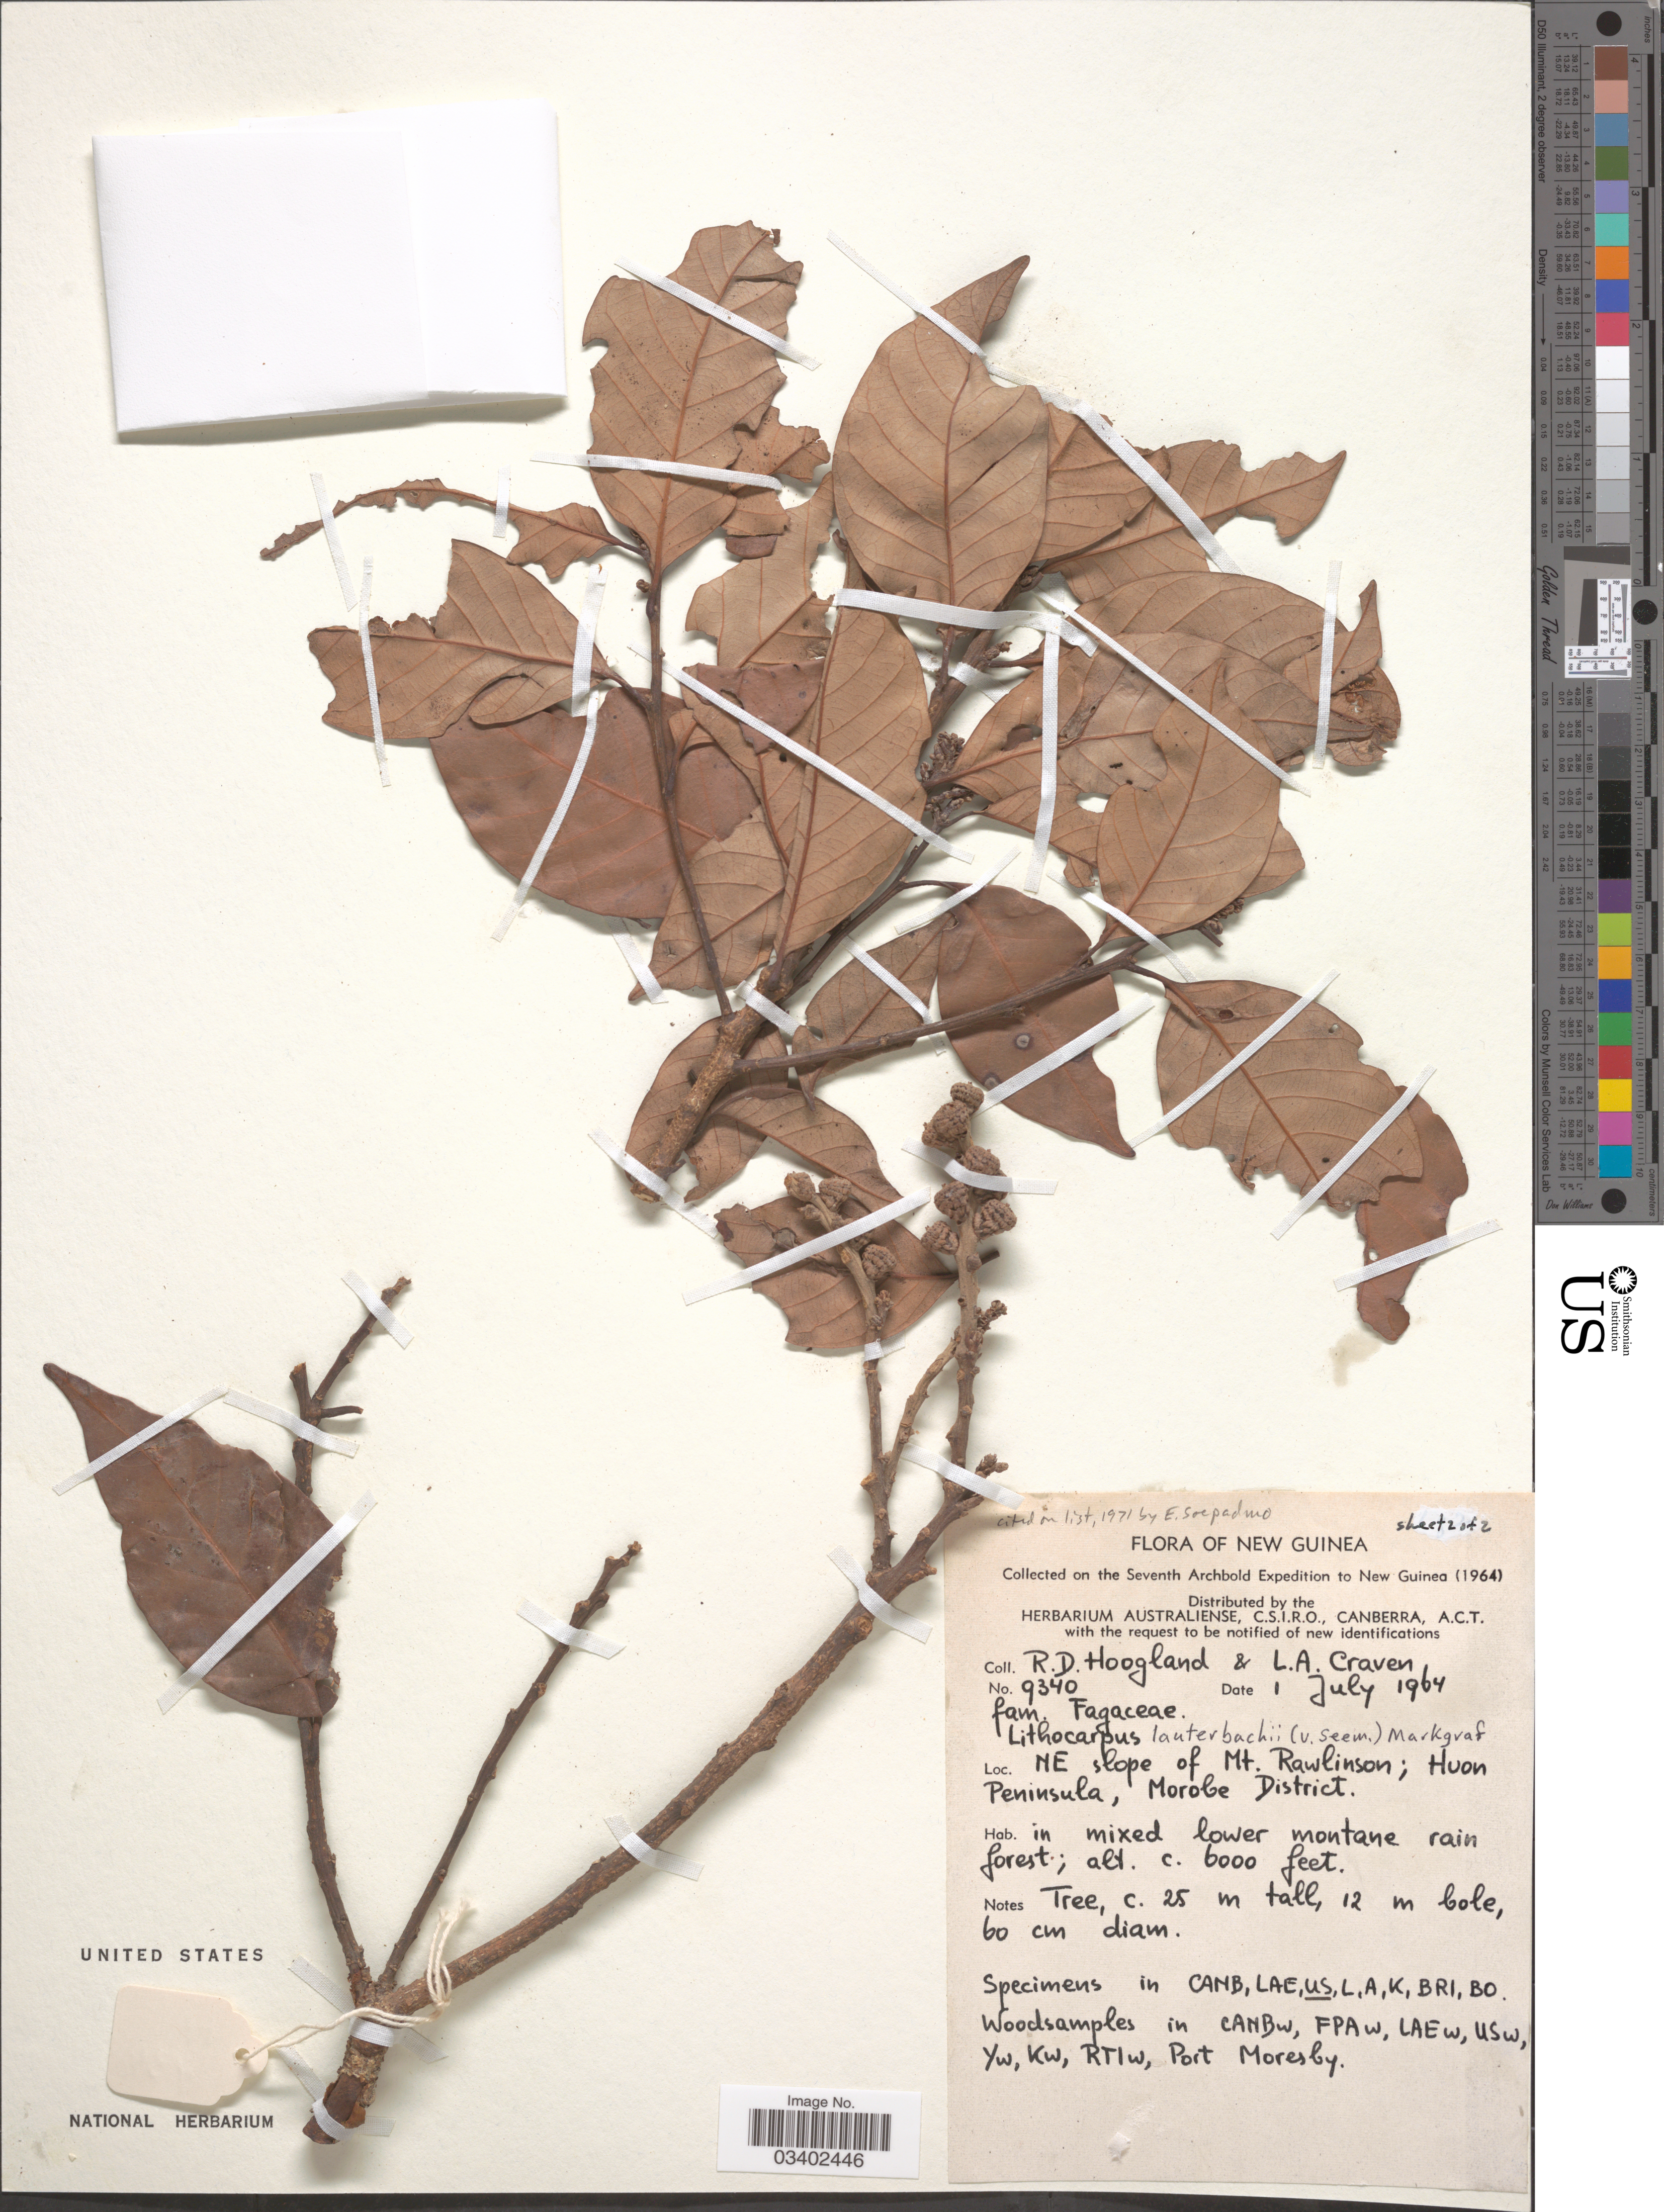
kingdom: Plantae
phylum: Tracheophyta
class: Magnoliopsida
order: Fagales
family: Fagaceae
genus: Lithocarpus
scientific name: Lithocarpus lauterbachii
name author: (Seem.) Markgr.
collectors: R. D. Hoogland & L. A. Craven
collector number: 9340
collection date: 1964-07-01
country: Papua New Guinea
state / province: Morobe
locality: New Guinea. NE slope of Mt. Rawlinson; Huon Peninsula, Morobe District.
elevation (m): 1829